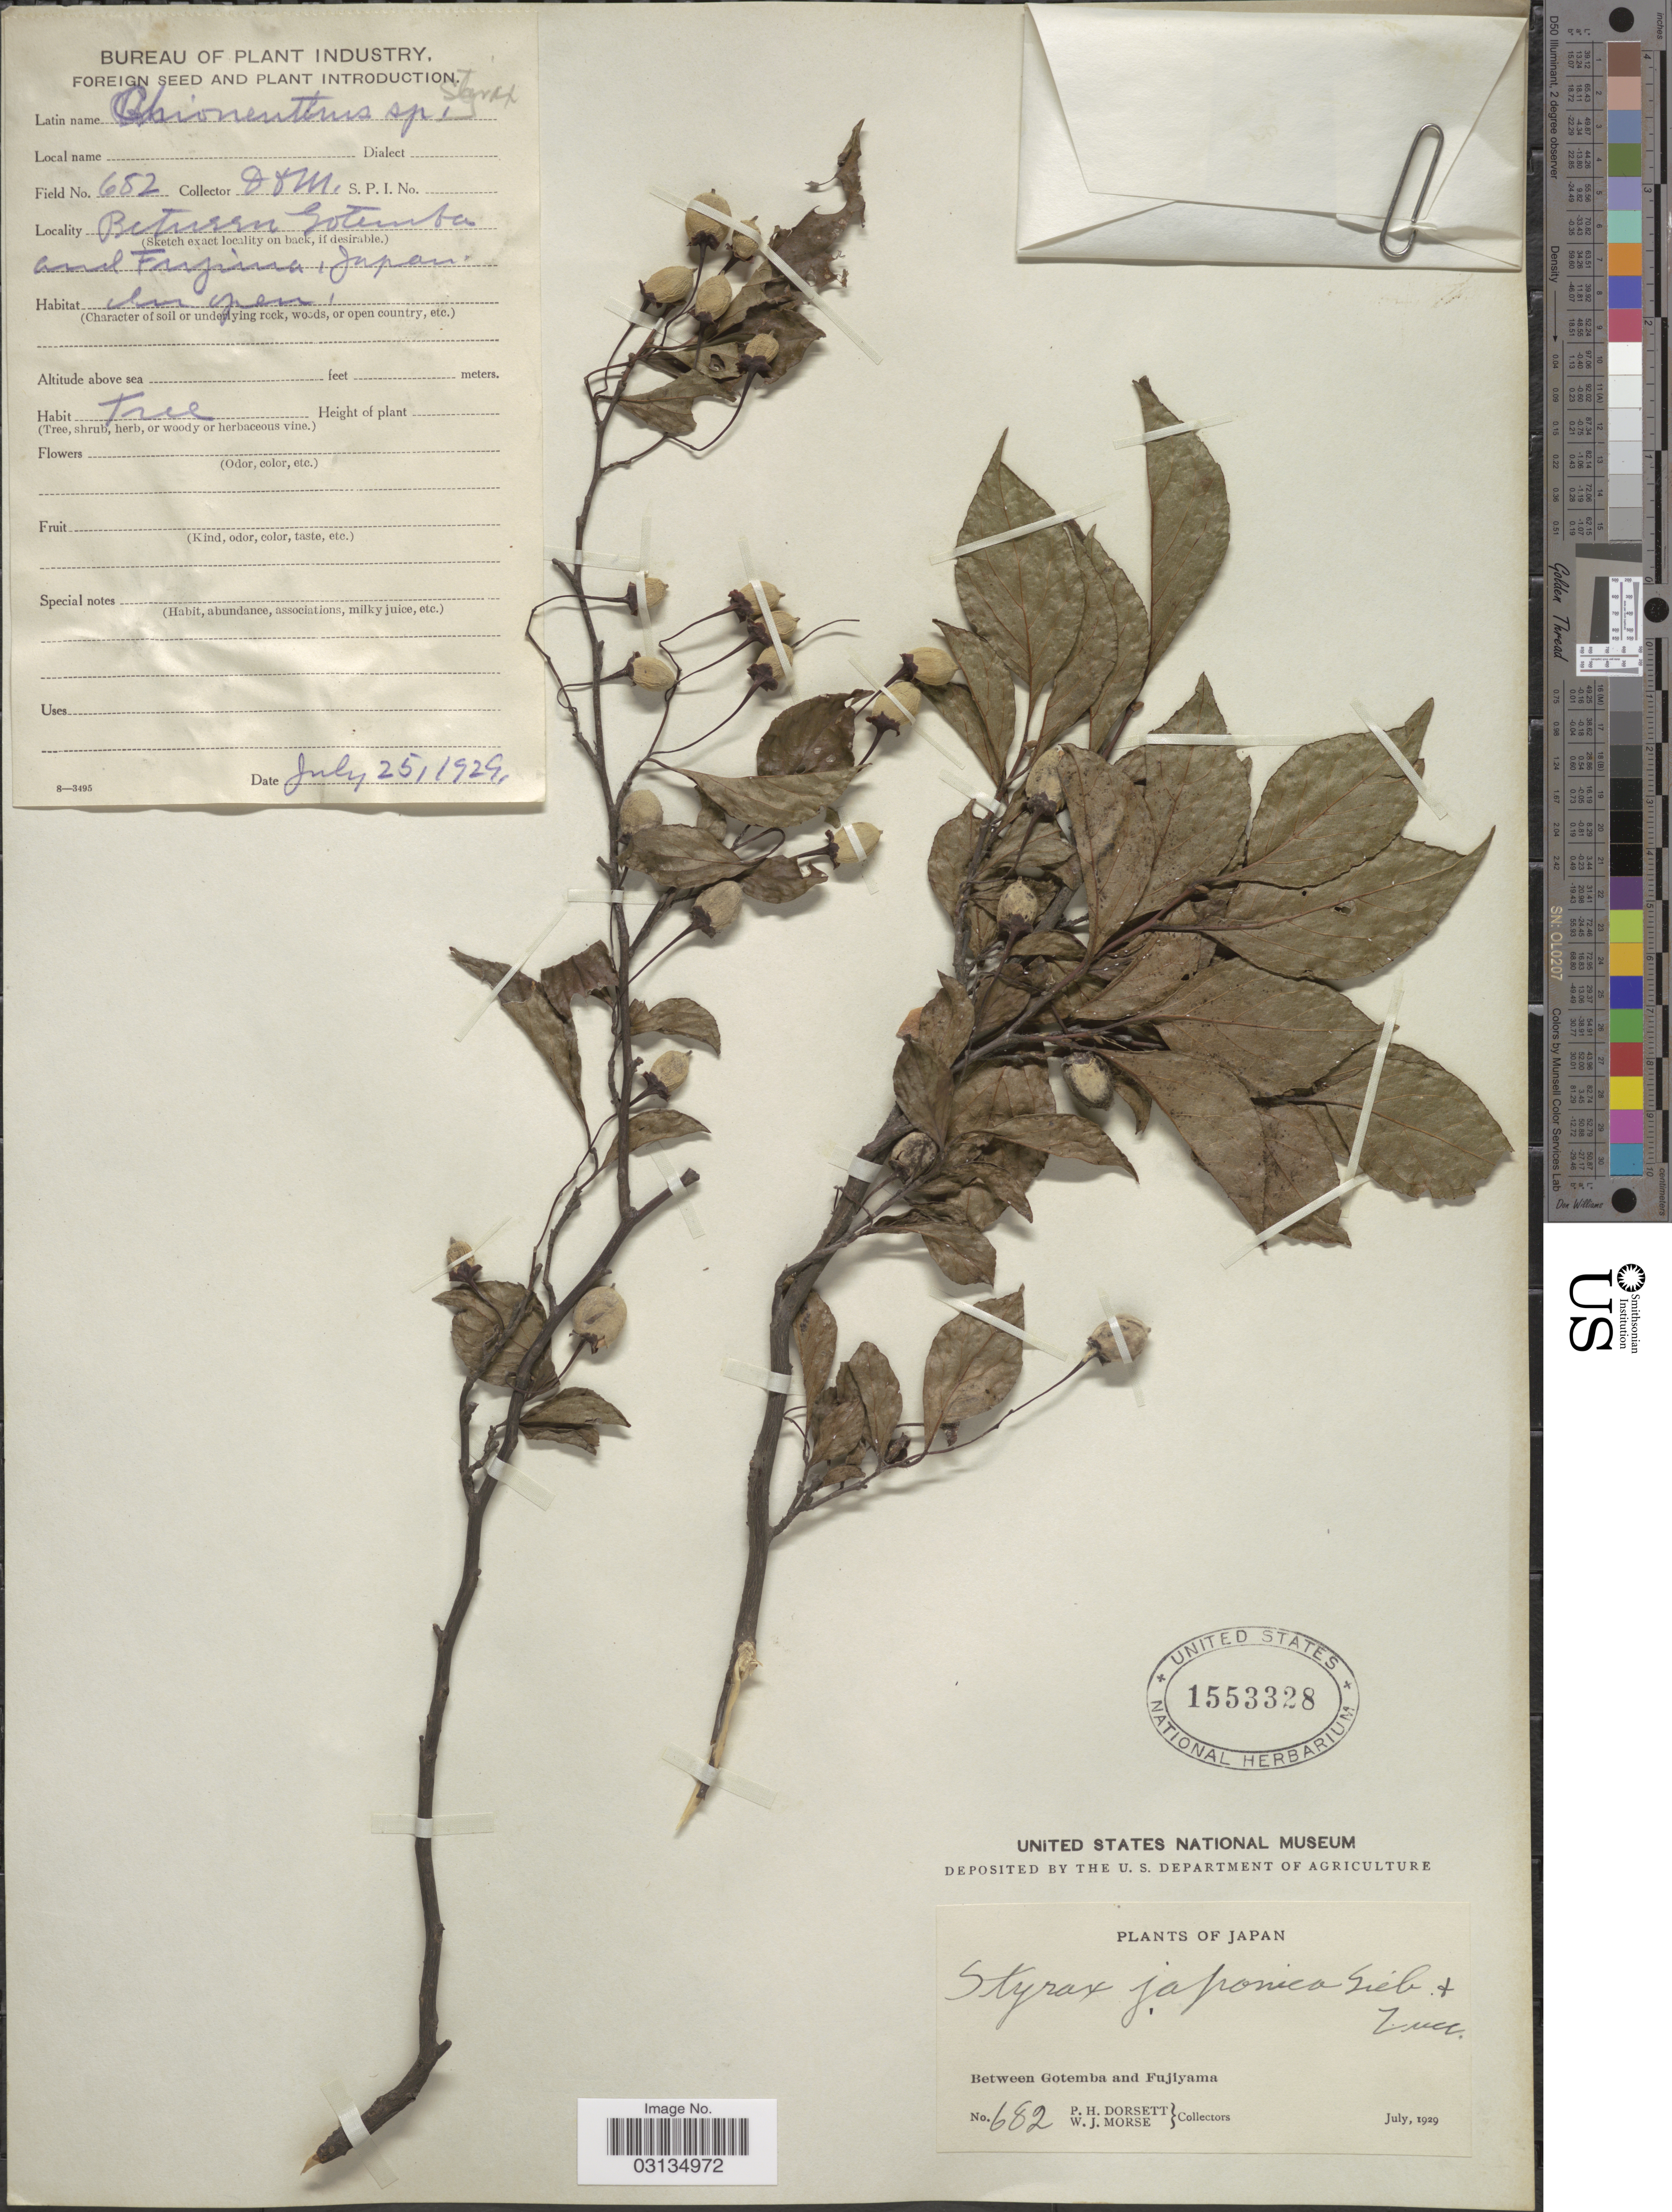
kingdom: Plantae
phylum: Tracheophyta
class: Magnoliopsida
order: Ericales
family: Styracaceae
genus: Styrax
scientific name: Styrax japonicus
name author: Siebold & Zucc.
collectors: P. H. Dorsett & W. J. Morse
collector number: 682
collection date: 1929-07-25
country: Japan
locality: Between Gotemba and Fujiyama.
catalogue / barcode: US 1553328